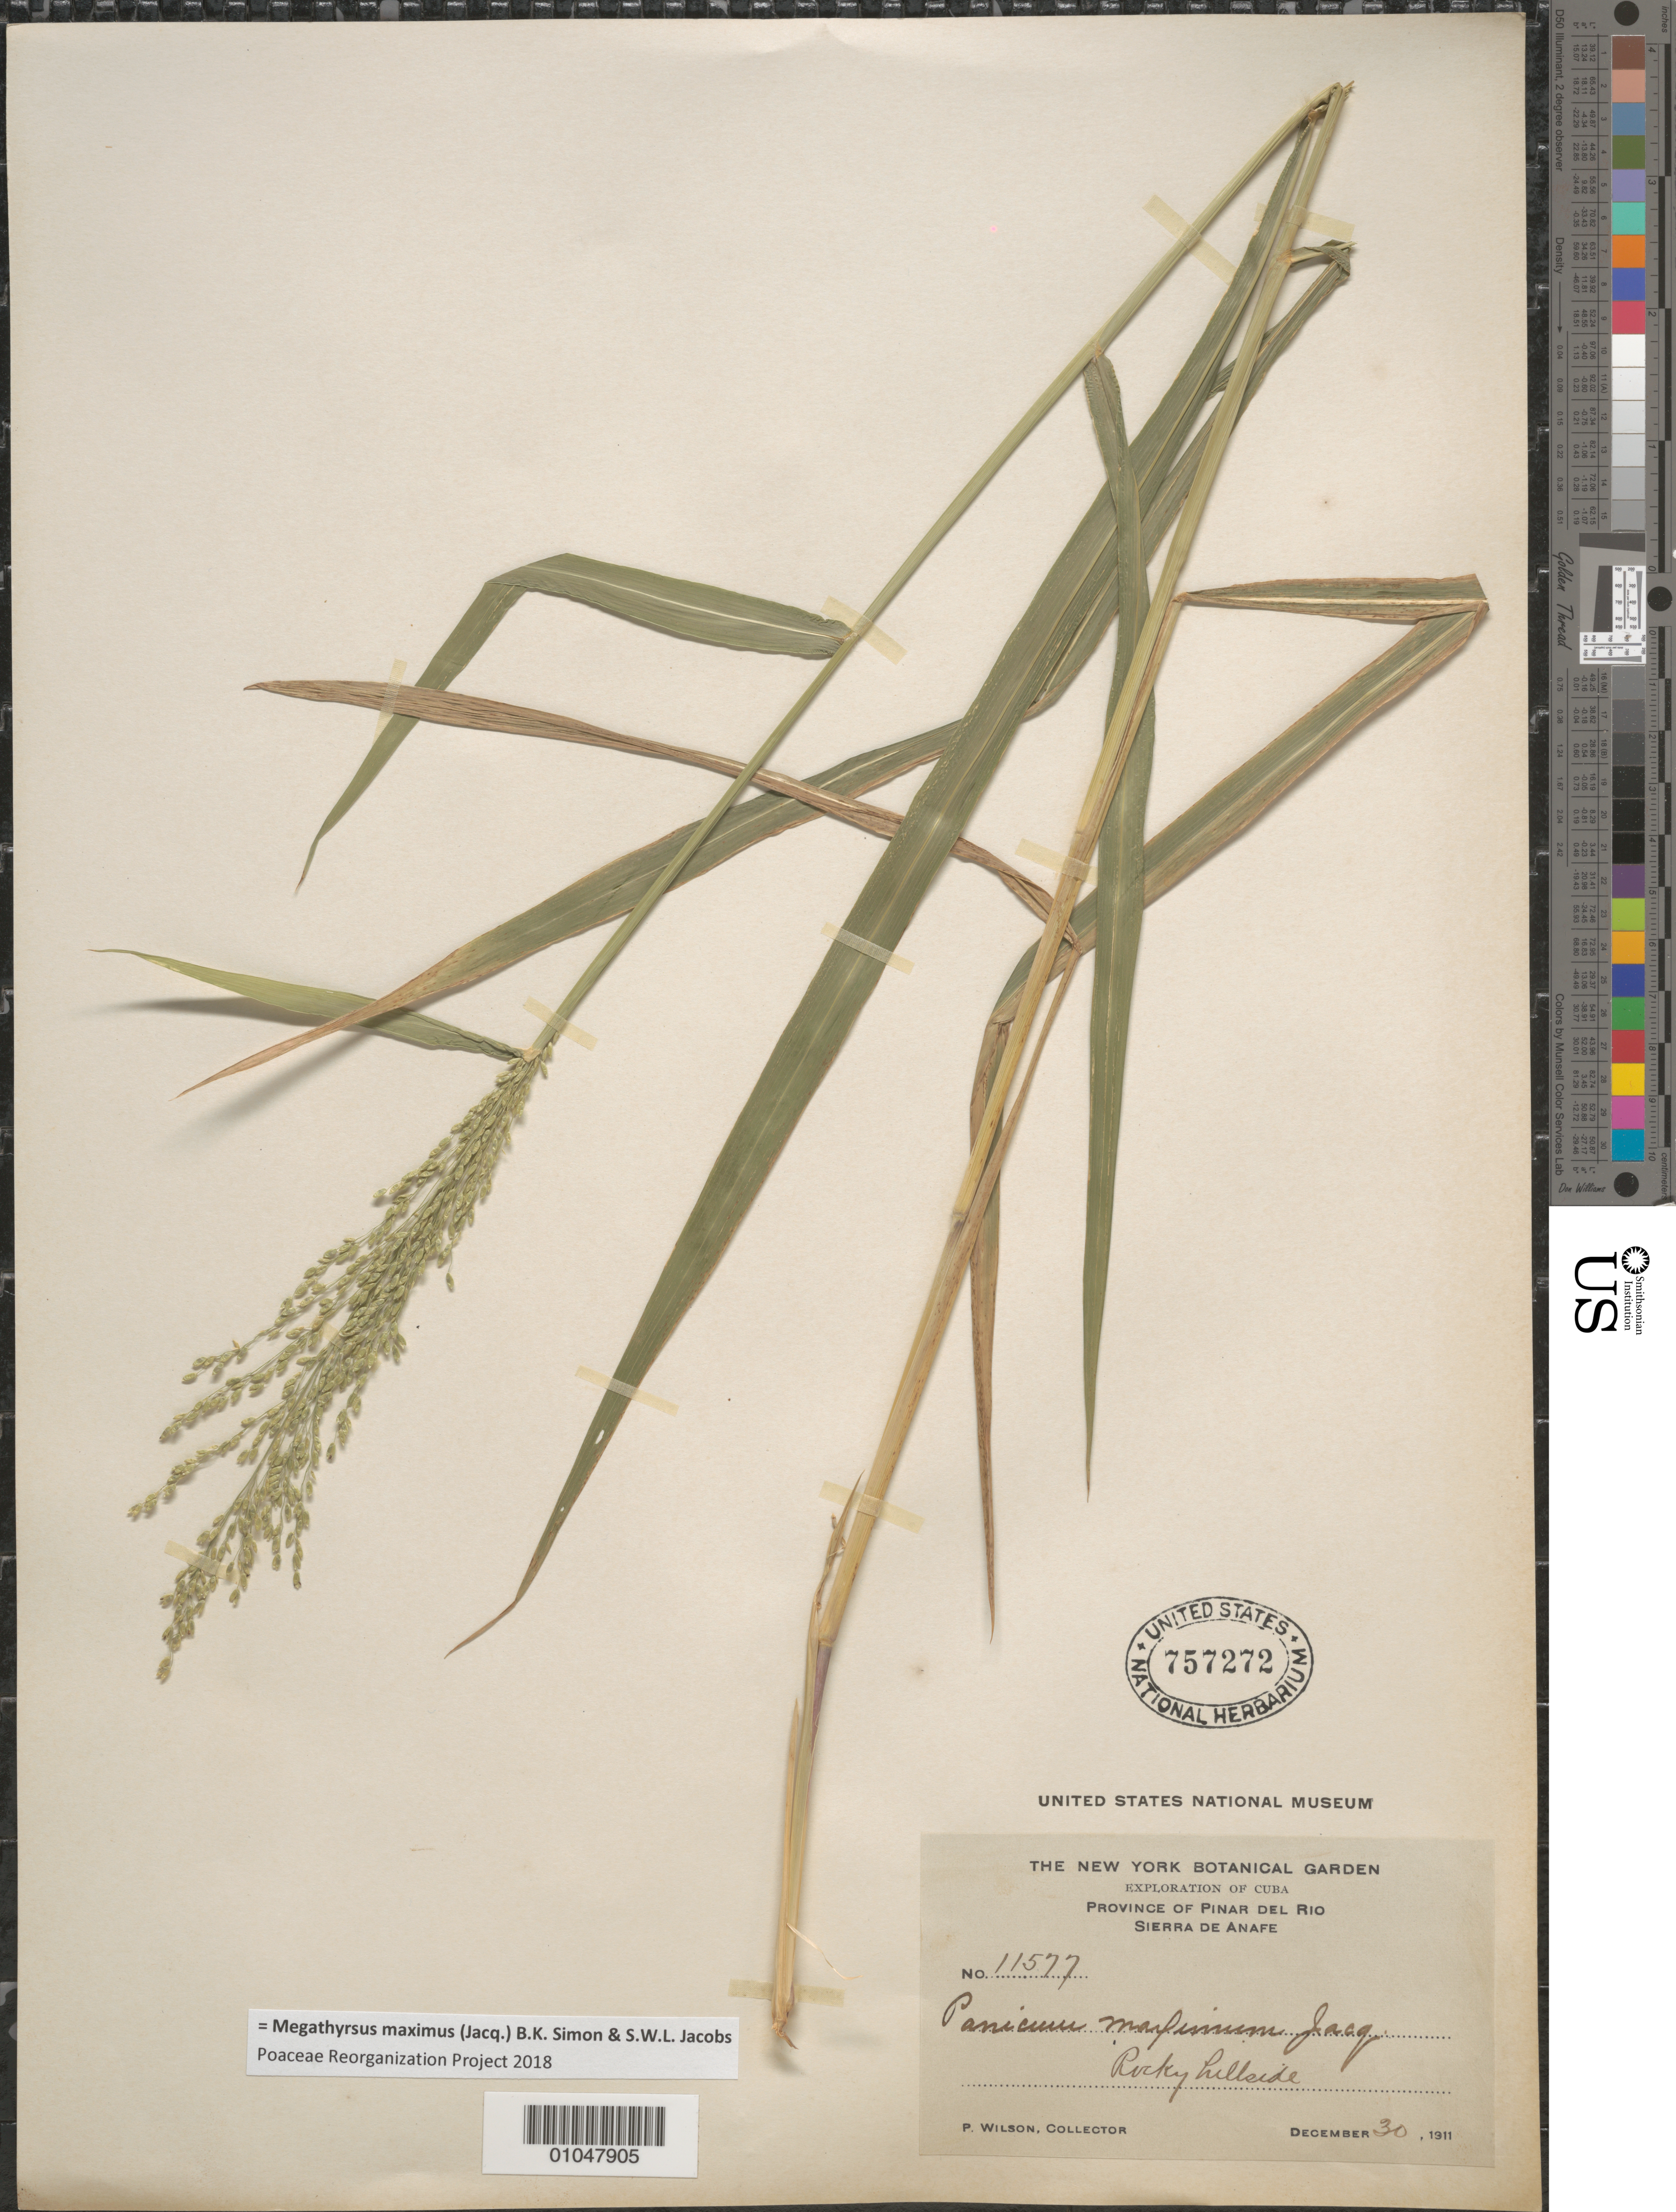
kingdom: Plantae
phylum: Tracheophyta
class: Liliopsida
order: Poales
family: Poaceae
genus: Panicum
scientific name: Panicum maximum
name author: Jacq.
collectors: P. Wilson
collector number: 11577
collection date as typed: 30 Dec 1911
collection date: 1911-12-30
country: Cuba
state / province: Pinar del Rio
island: Cuba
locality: Sierra de Anafe, Rocky hillside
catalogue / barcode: US 757272